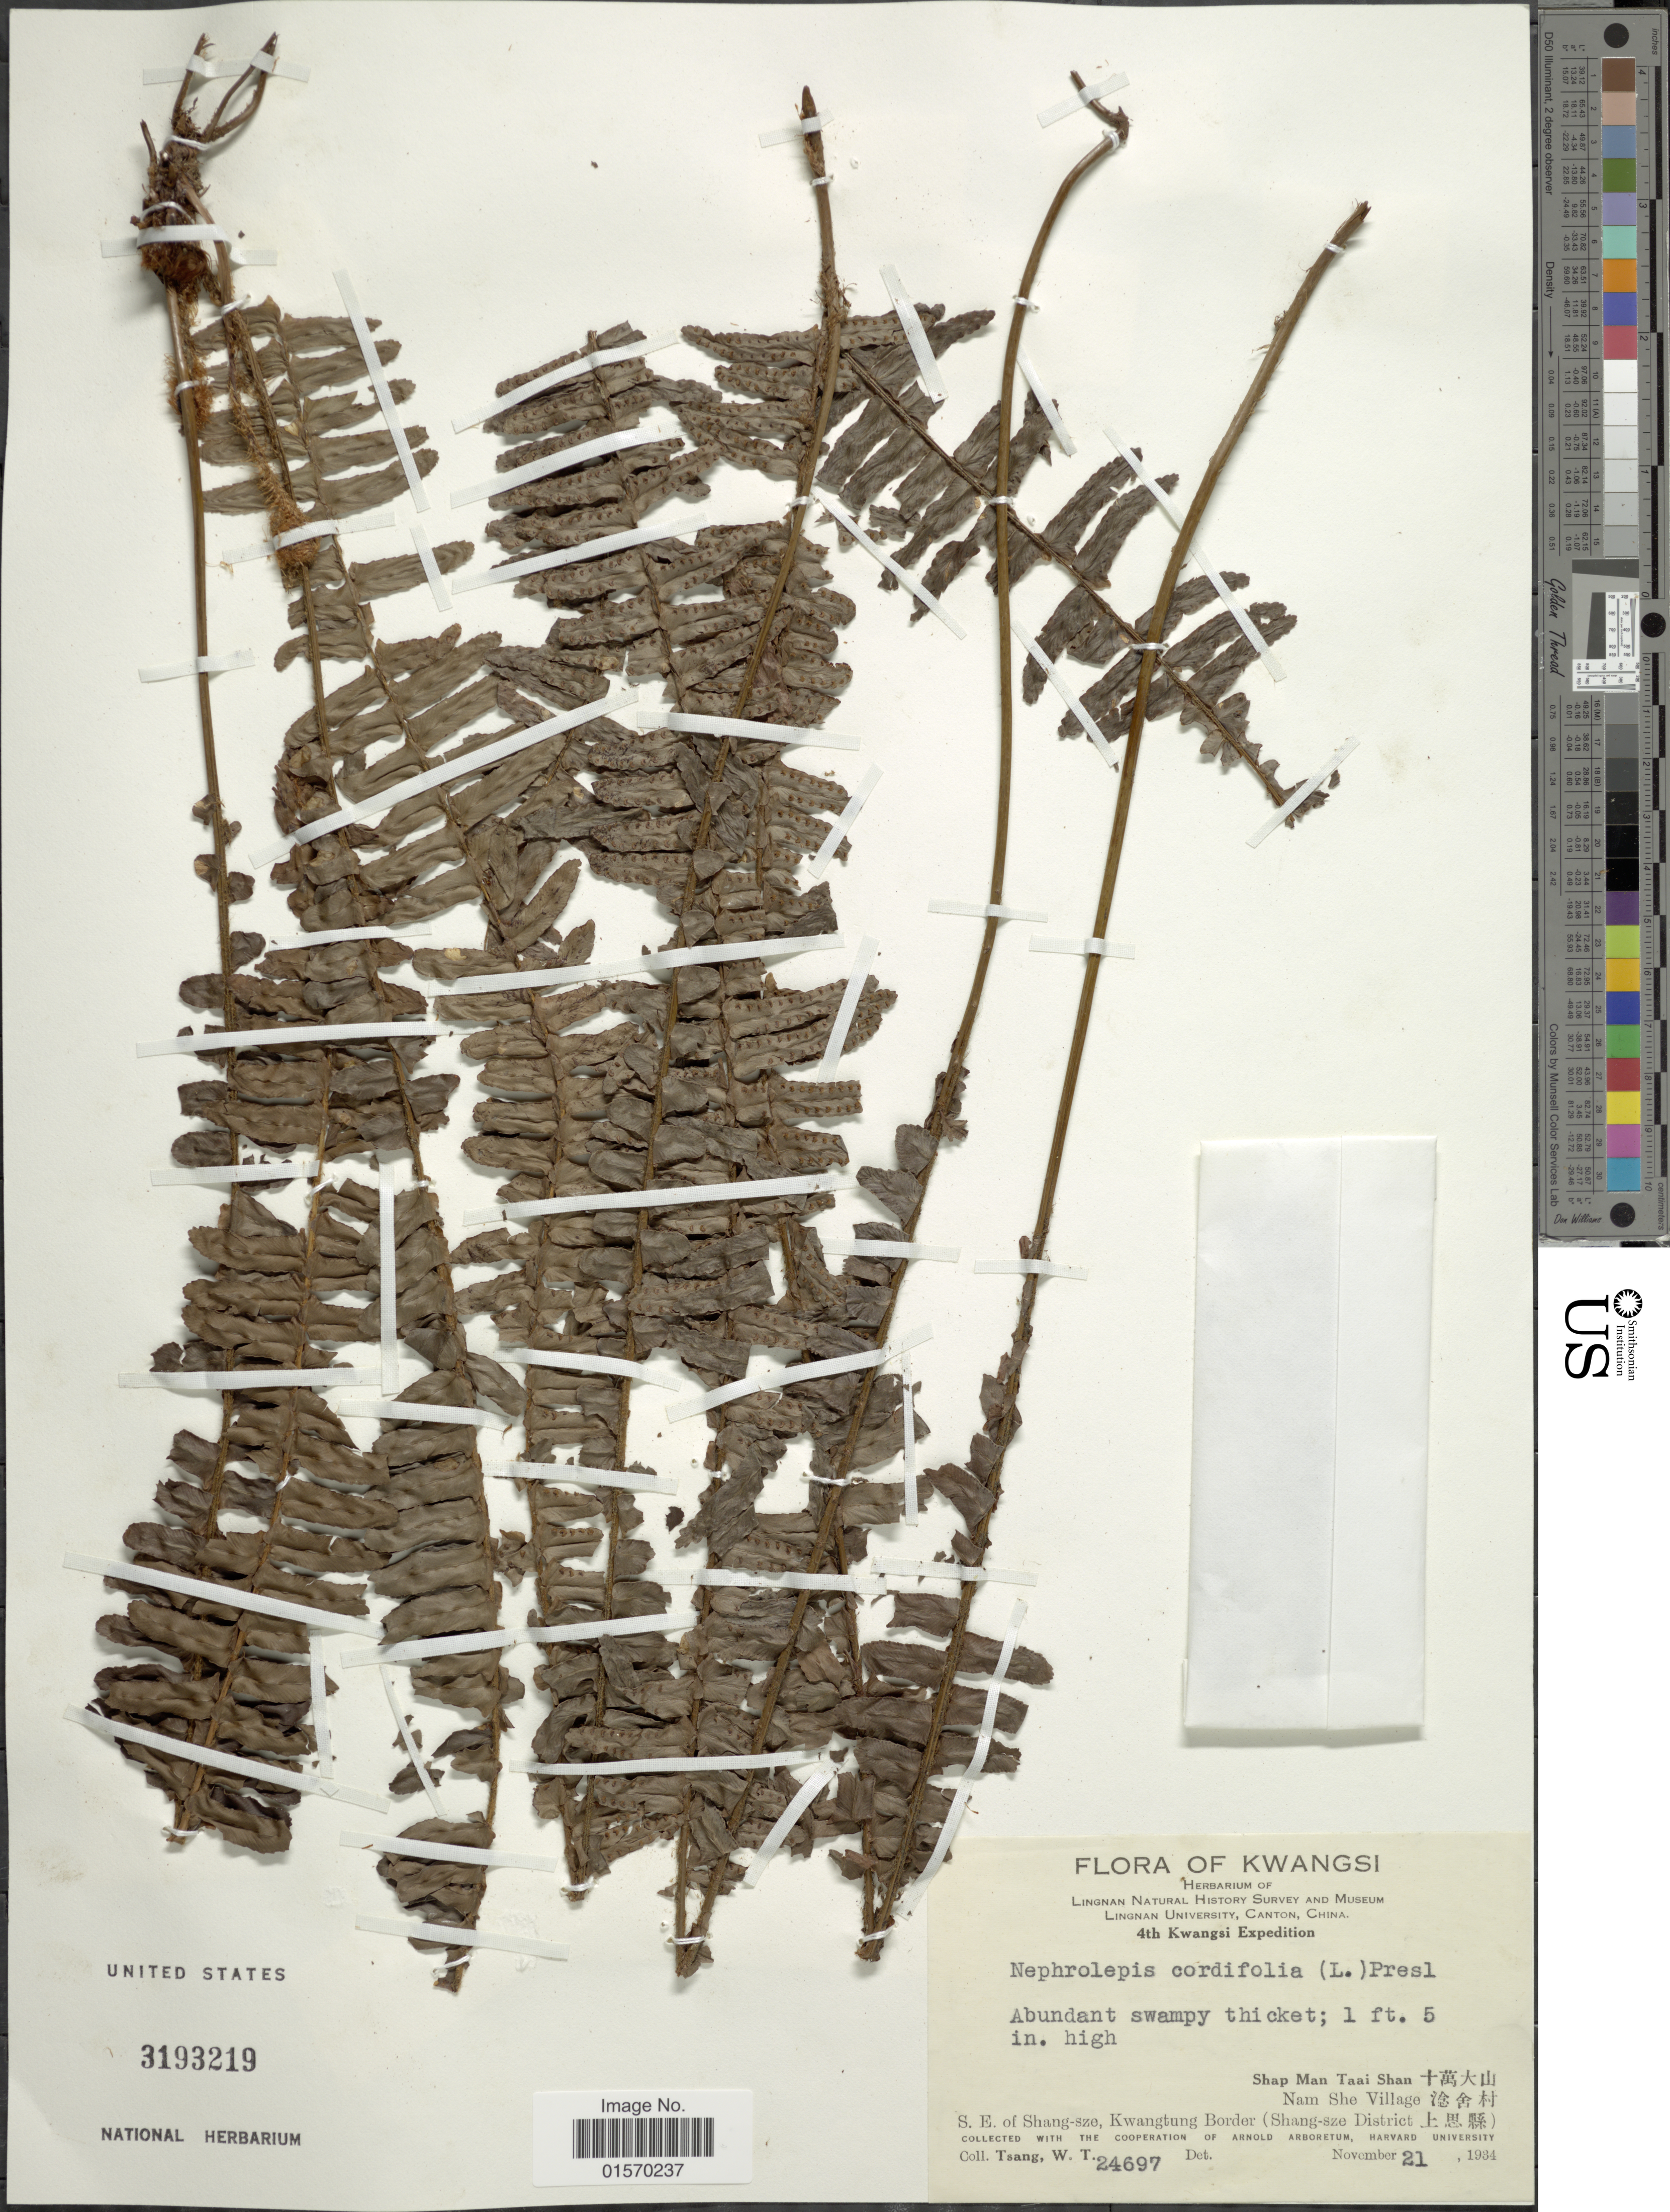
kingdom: Plantae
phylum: Tracheophyta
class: Polypodiopsida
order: Polypodiales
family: Nephrolepidaceae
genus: Nephrolepis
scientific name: Nephrolepis cordifolia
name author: (L.) C. Presl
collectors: W. T. Tsang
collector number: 24697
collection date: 1934-11-21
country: China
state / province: Guangxi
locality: Kwangsi. Shap Man Taai Shan. Nam She Village. S. E. of Shang-sze, Kwantung Border (Shang-sze District)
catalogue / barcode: US 3193219